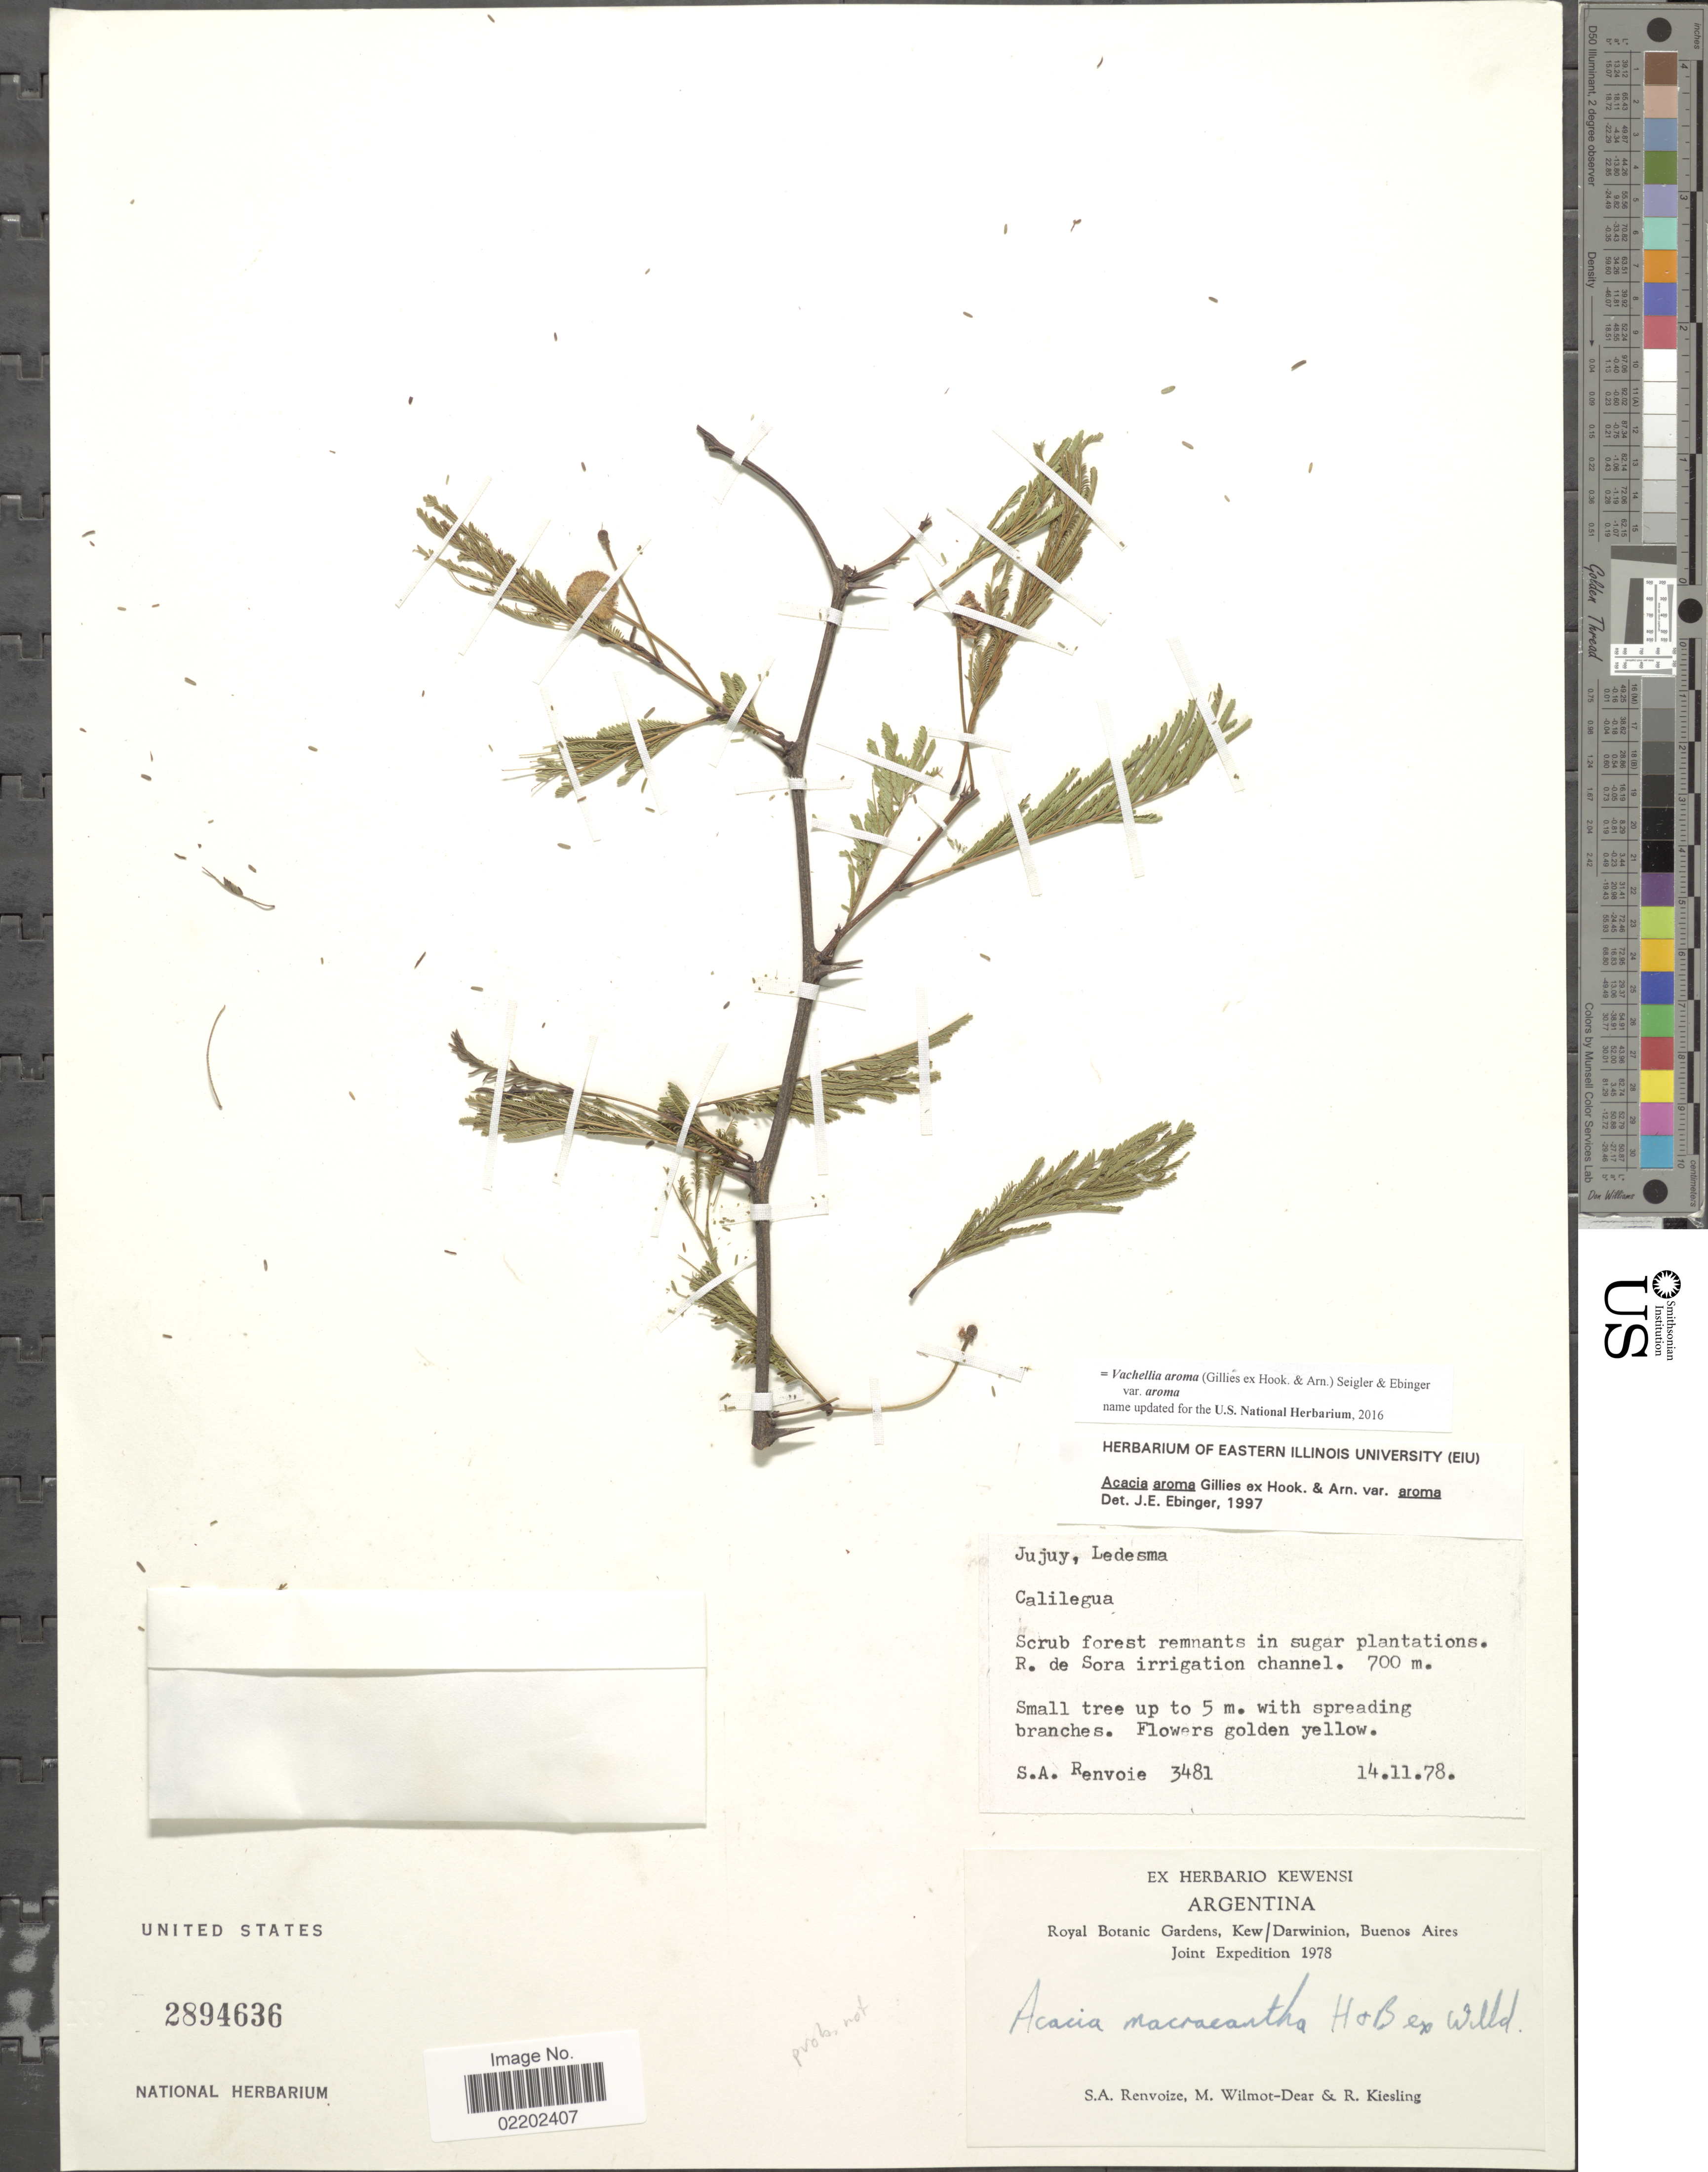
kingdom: Plantae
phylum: Tracheophyta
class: Magnoliopsida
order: Fabales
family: Fabaceae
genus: Vachellia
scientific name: Vachellia aroma var. aroma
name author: (Gillies ex Hook. & Arn.) Seigler & Ebinger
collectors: S. A. Renvoize, M. Wilmot-Dear & R. Kiesling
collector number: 3481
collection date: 1978-11-14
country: Argentina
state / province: Jujuy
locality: Ledesma, Calilegua. Scrub forest remnant in sugar plantations. R de Sora irrigation channel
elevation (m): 700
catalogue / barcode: US 2894636